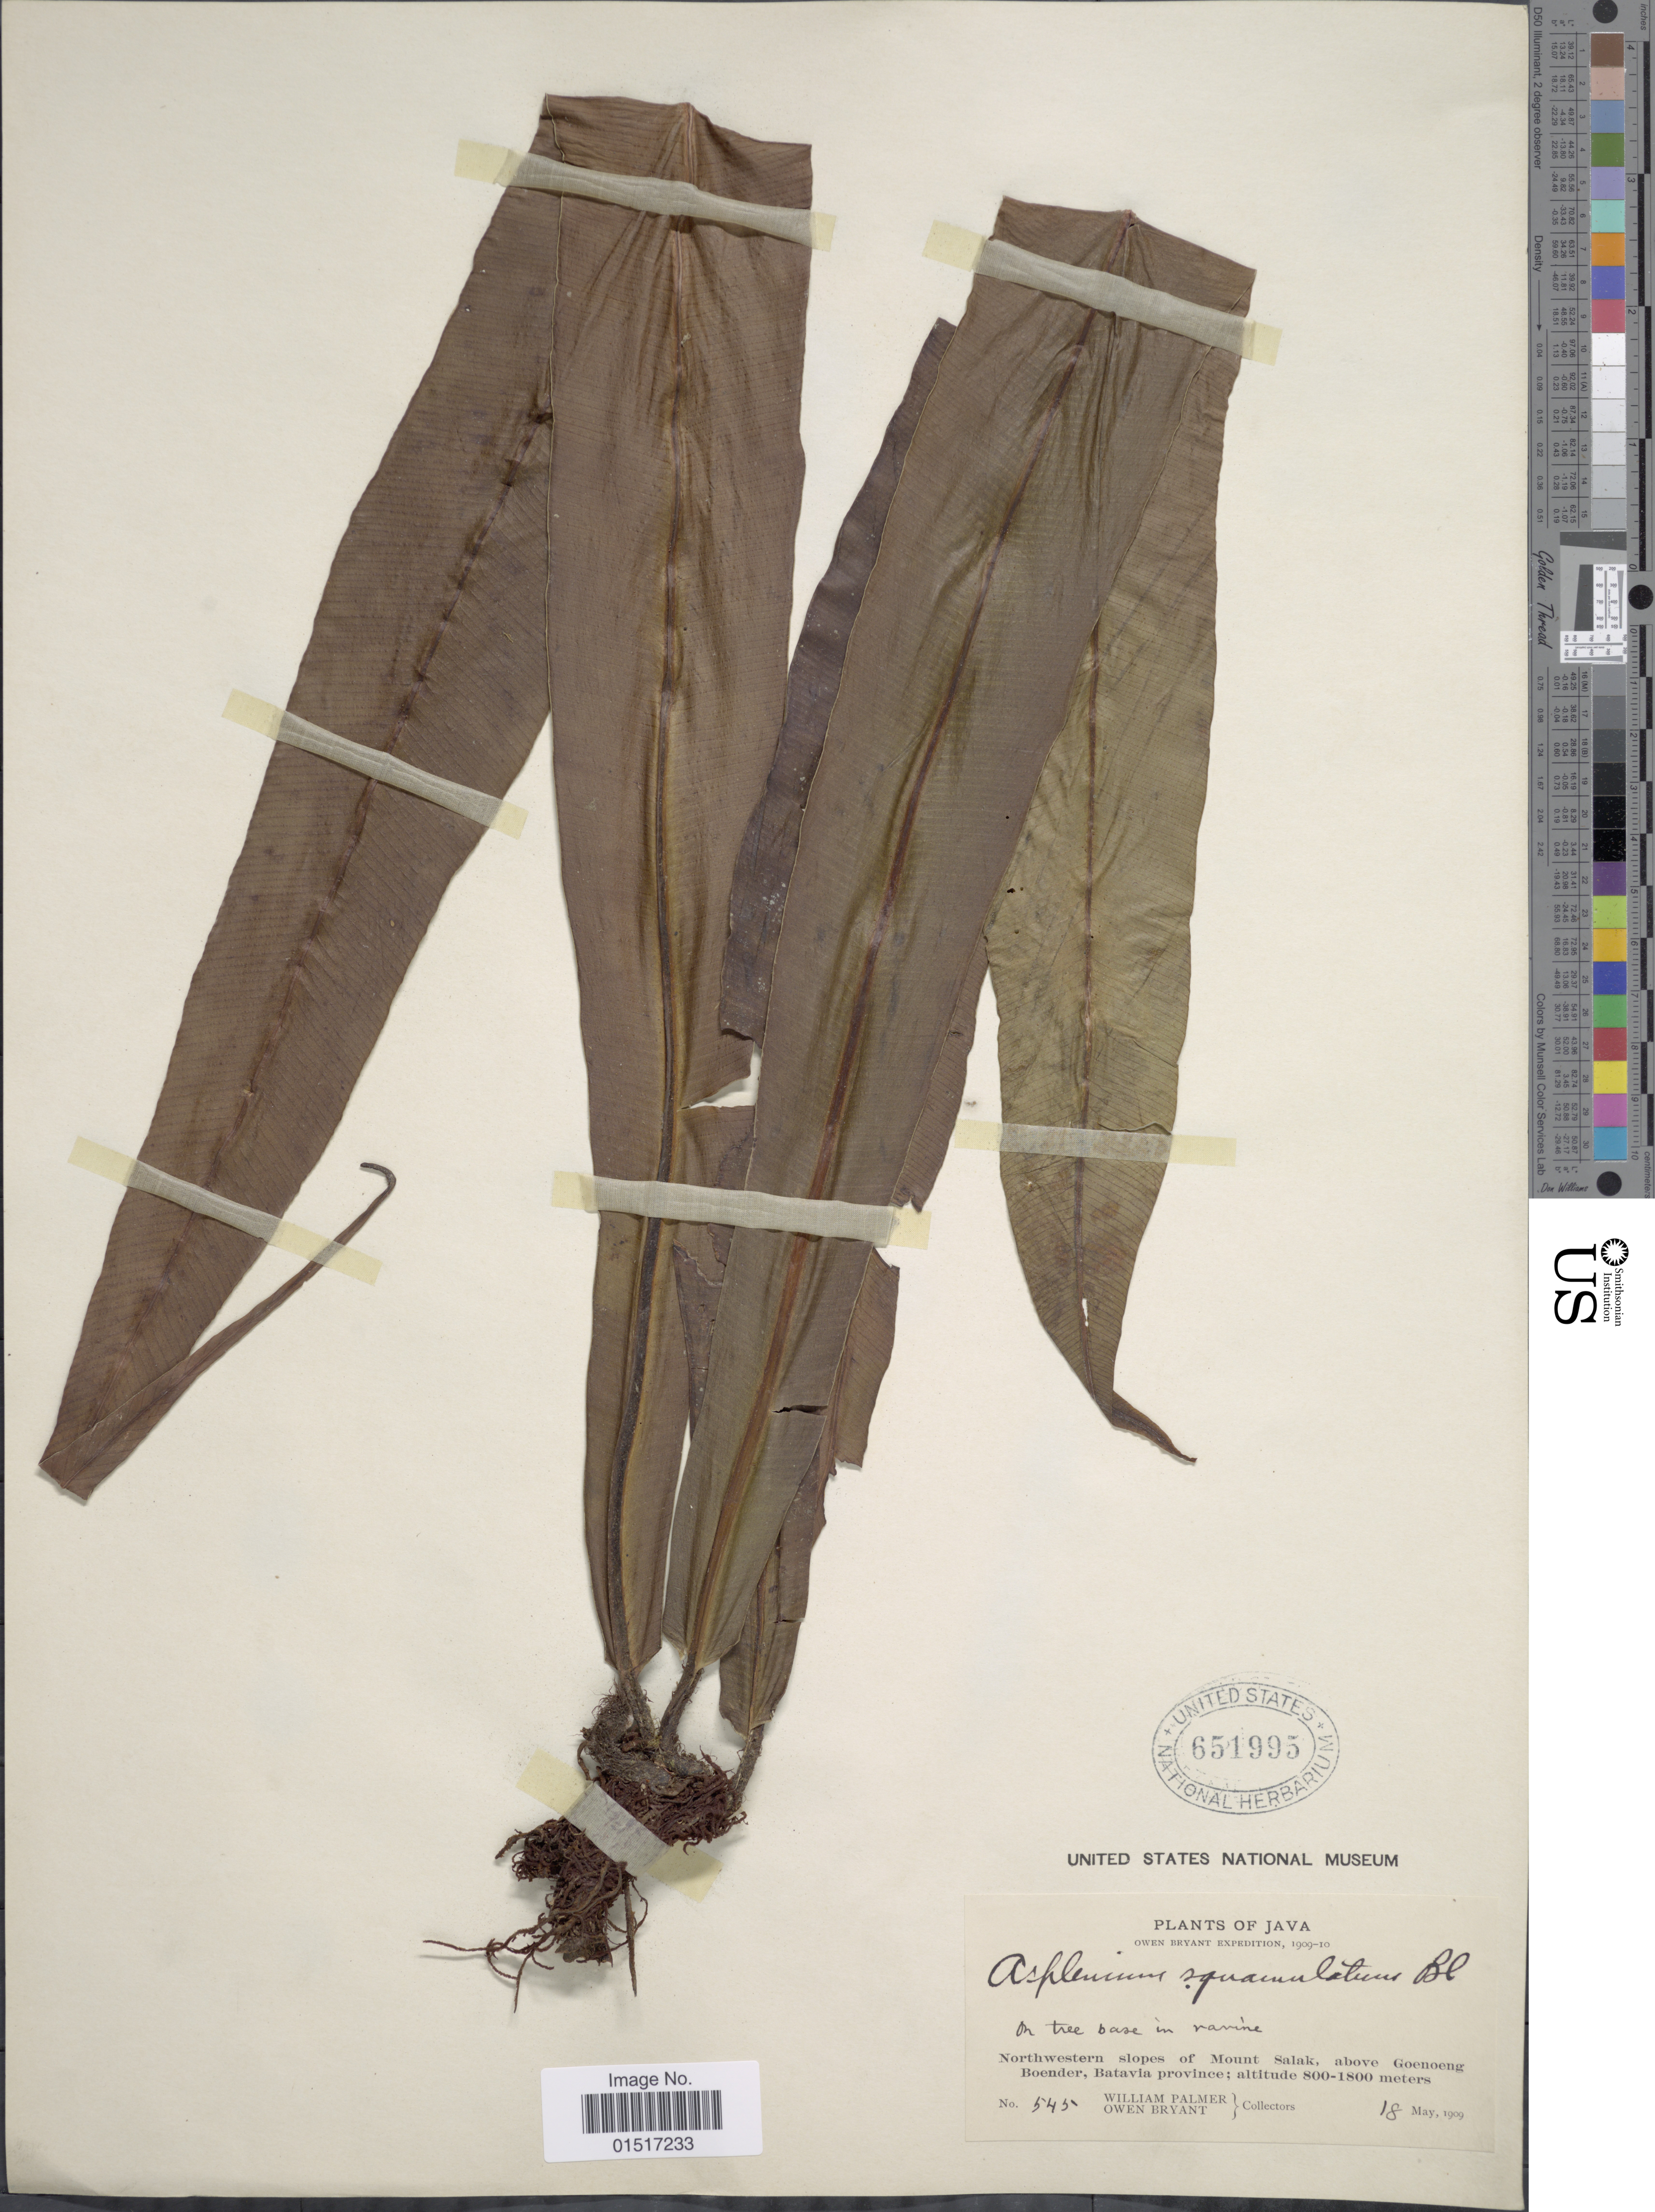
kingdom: Plantae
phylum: Tracheophyta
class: Polypodiopsida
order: Polypodiales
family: Aspleniaceae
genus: Asplenium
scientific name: Asplenium vittiforme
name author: Cav.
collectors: W. Palmer & O. Bryant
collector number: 545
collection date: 1909-05-18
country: Indonesia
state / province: Java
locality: Northwestern slopes of Mount Salak, above Goenoeng Boender, Batavia province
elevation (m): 800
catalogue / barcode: US 651995